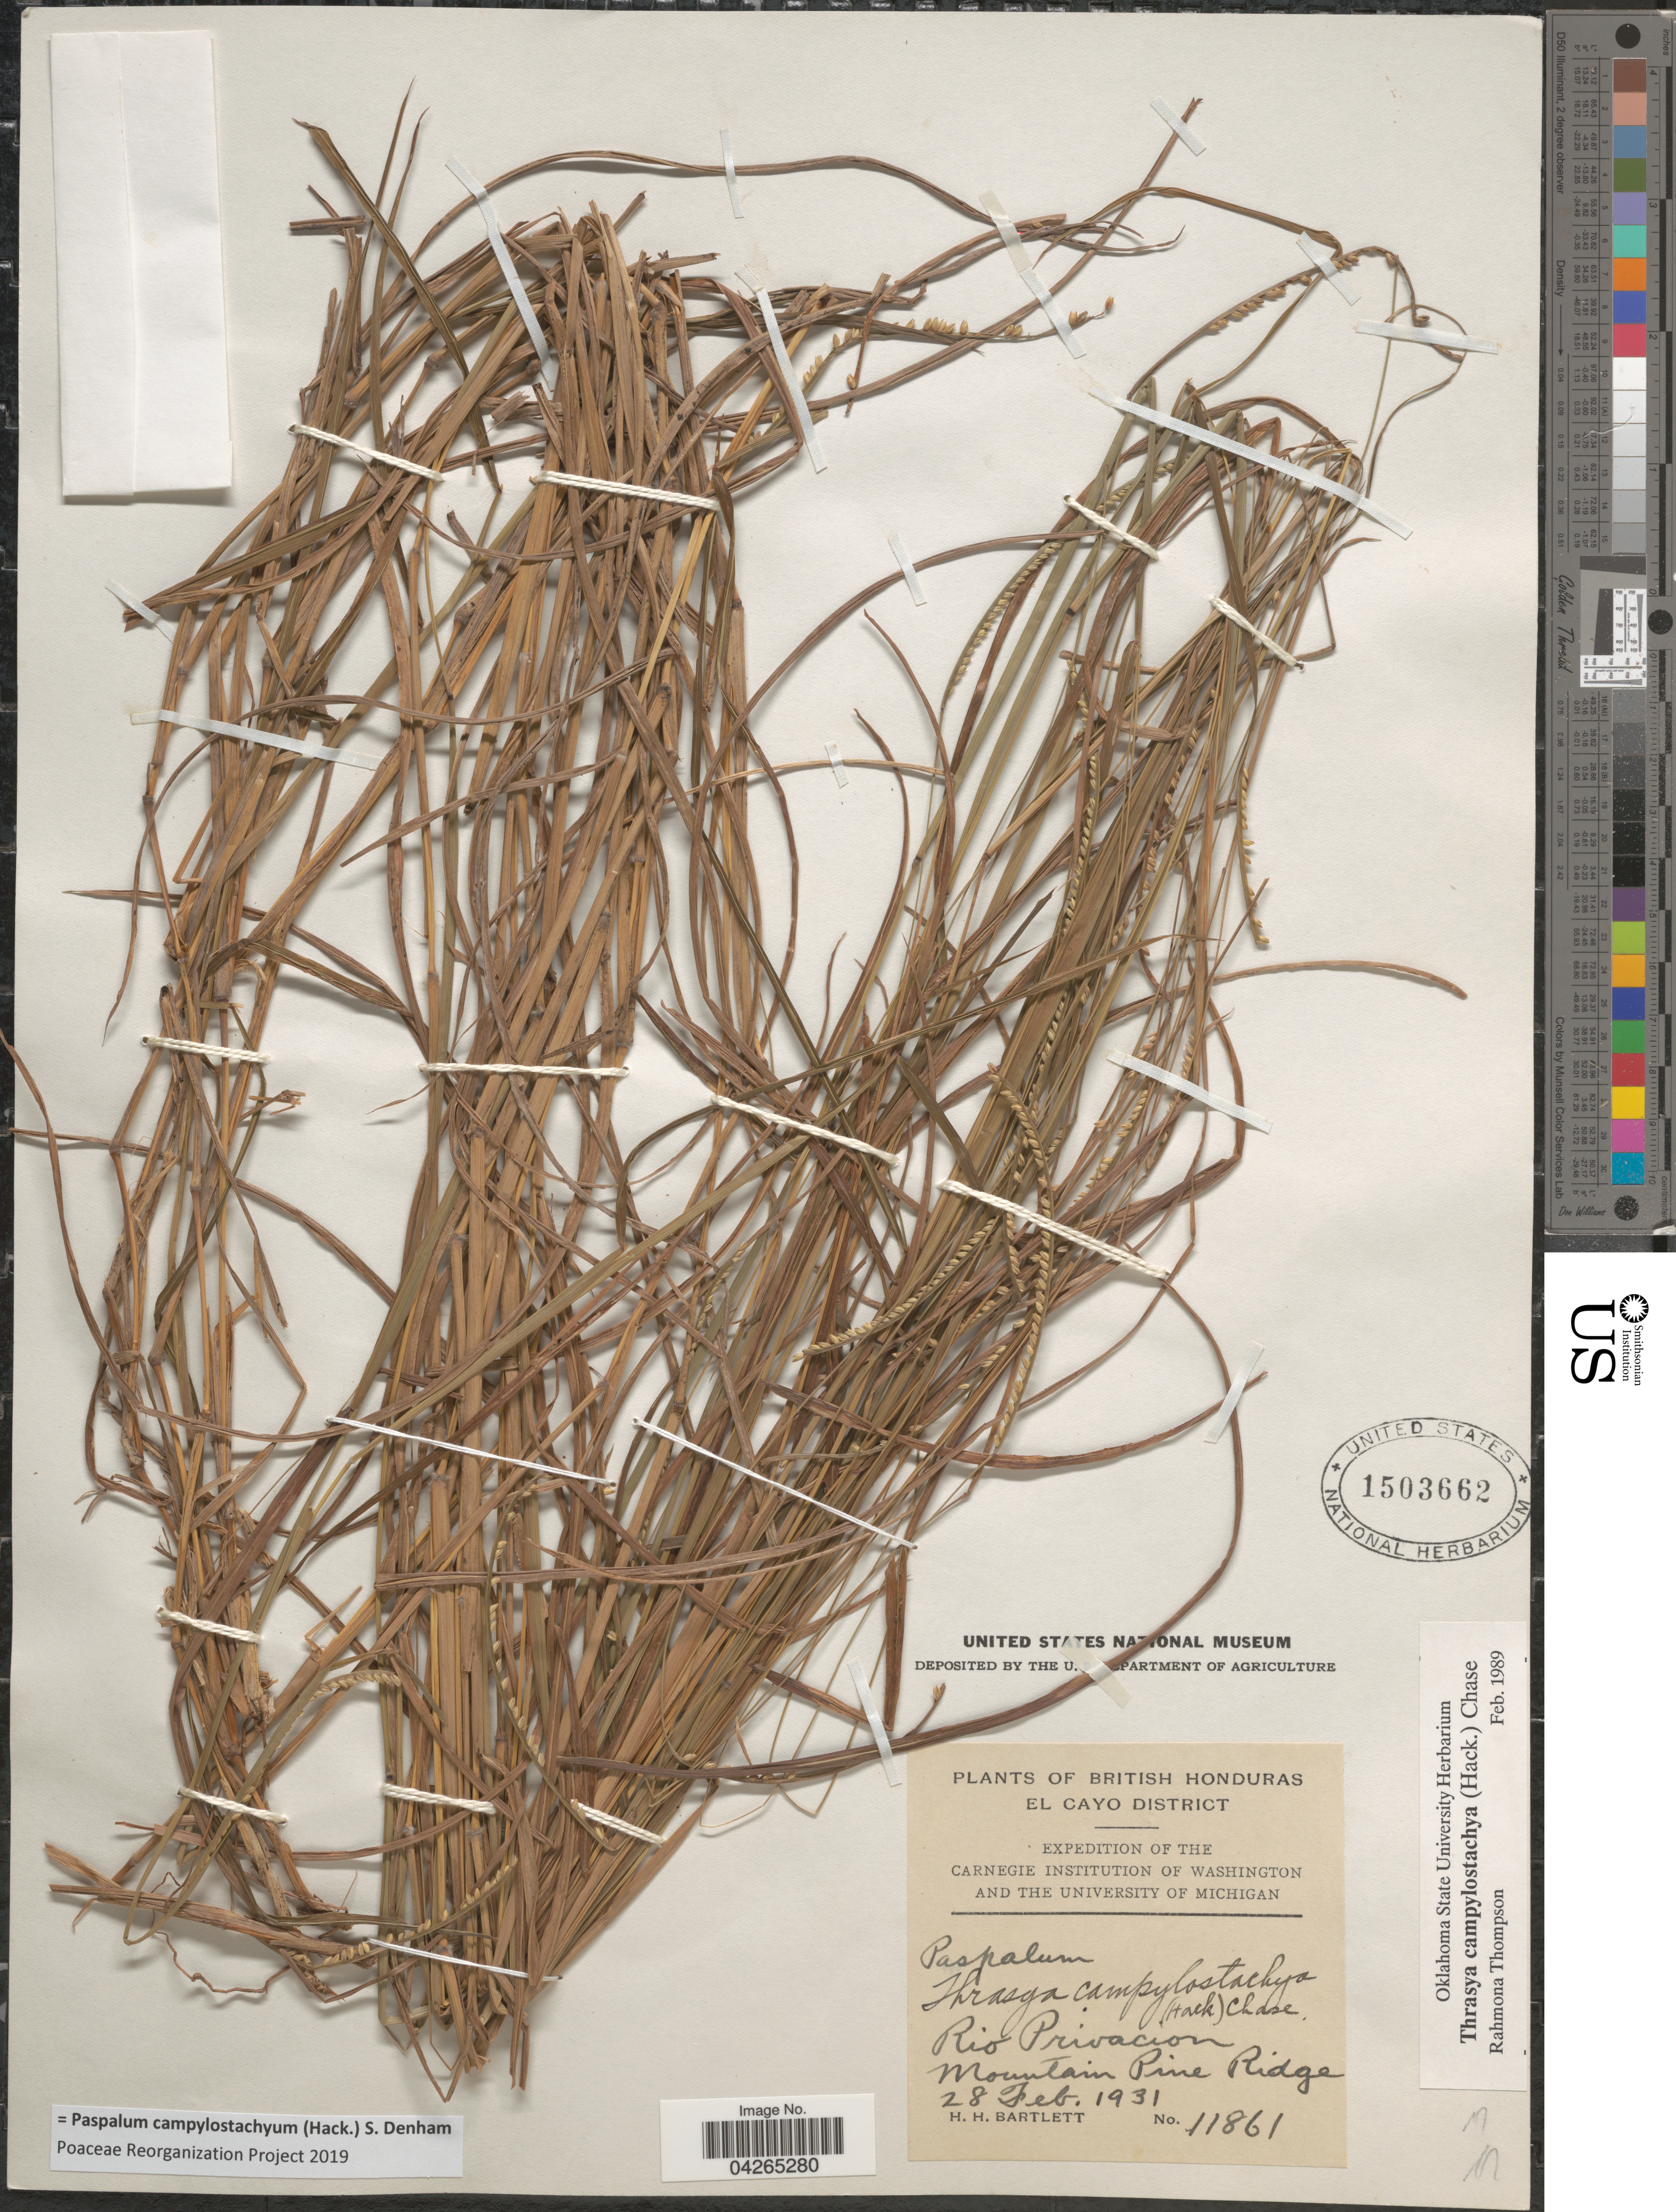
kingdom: Plantae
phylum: Tracheophyta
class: Liliopsida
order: Poales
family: Poaceae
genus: Paspalum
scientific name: Paspalum campylostachyum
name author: (Hack.) S. Denham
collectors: H. H. Bartlett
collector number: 11861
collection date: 1931-02-28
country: Belize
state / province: Cayo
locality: British Honduras. El Cayo District. Expedition of the Carnegie Institution of Washington and the University of Michigan. Rio Privacion. Mountain Pine Ridge.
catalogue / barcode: US 1503662